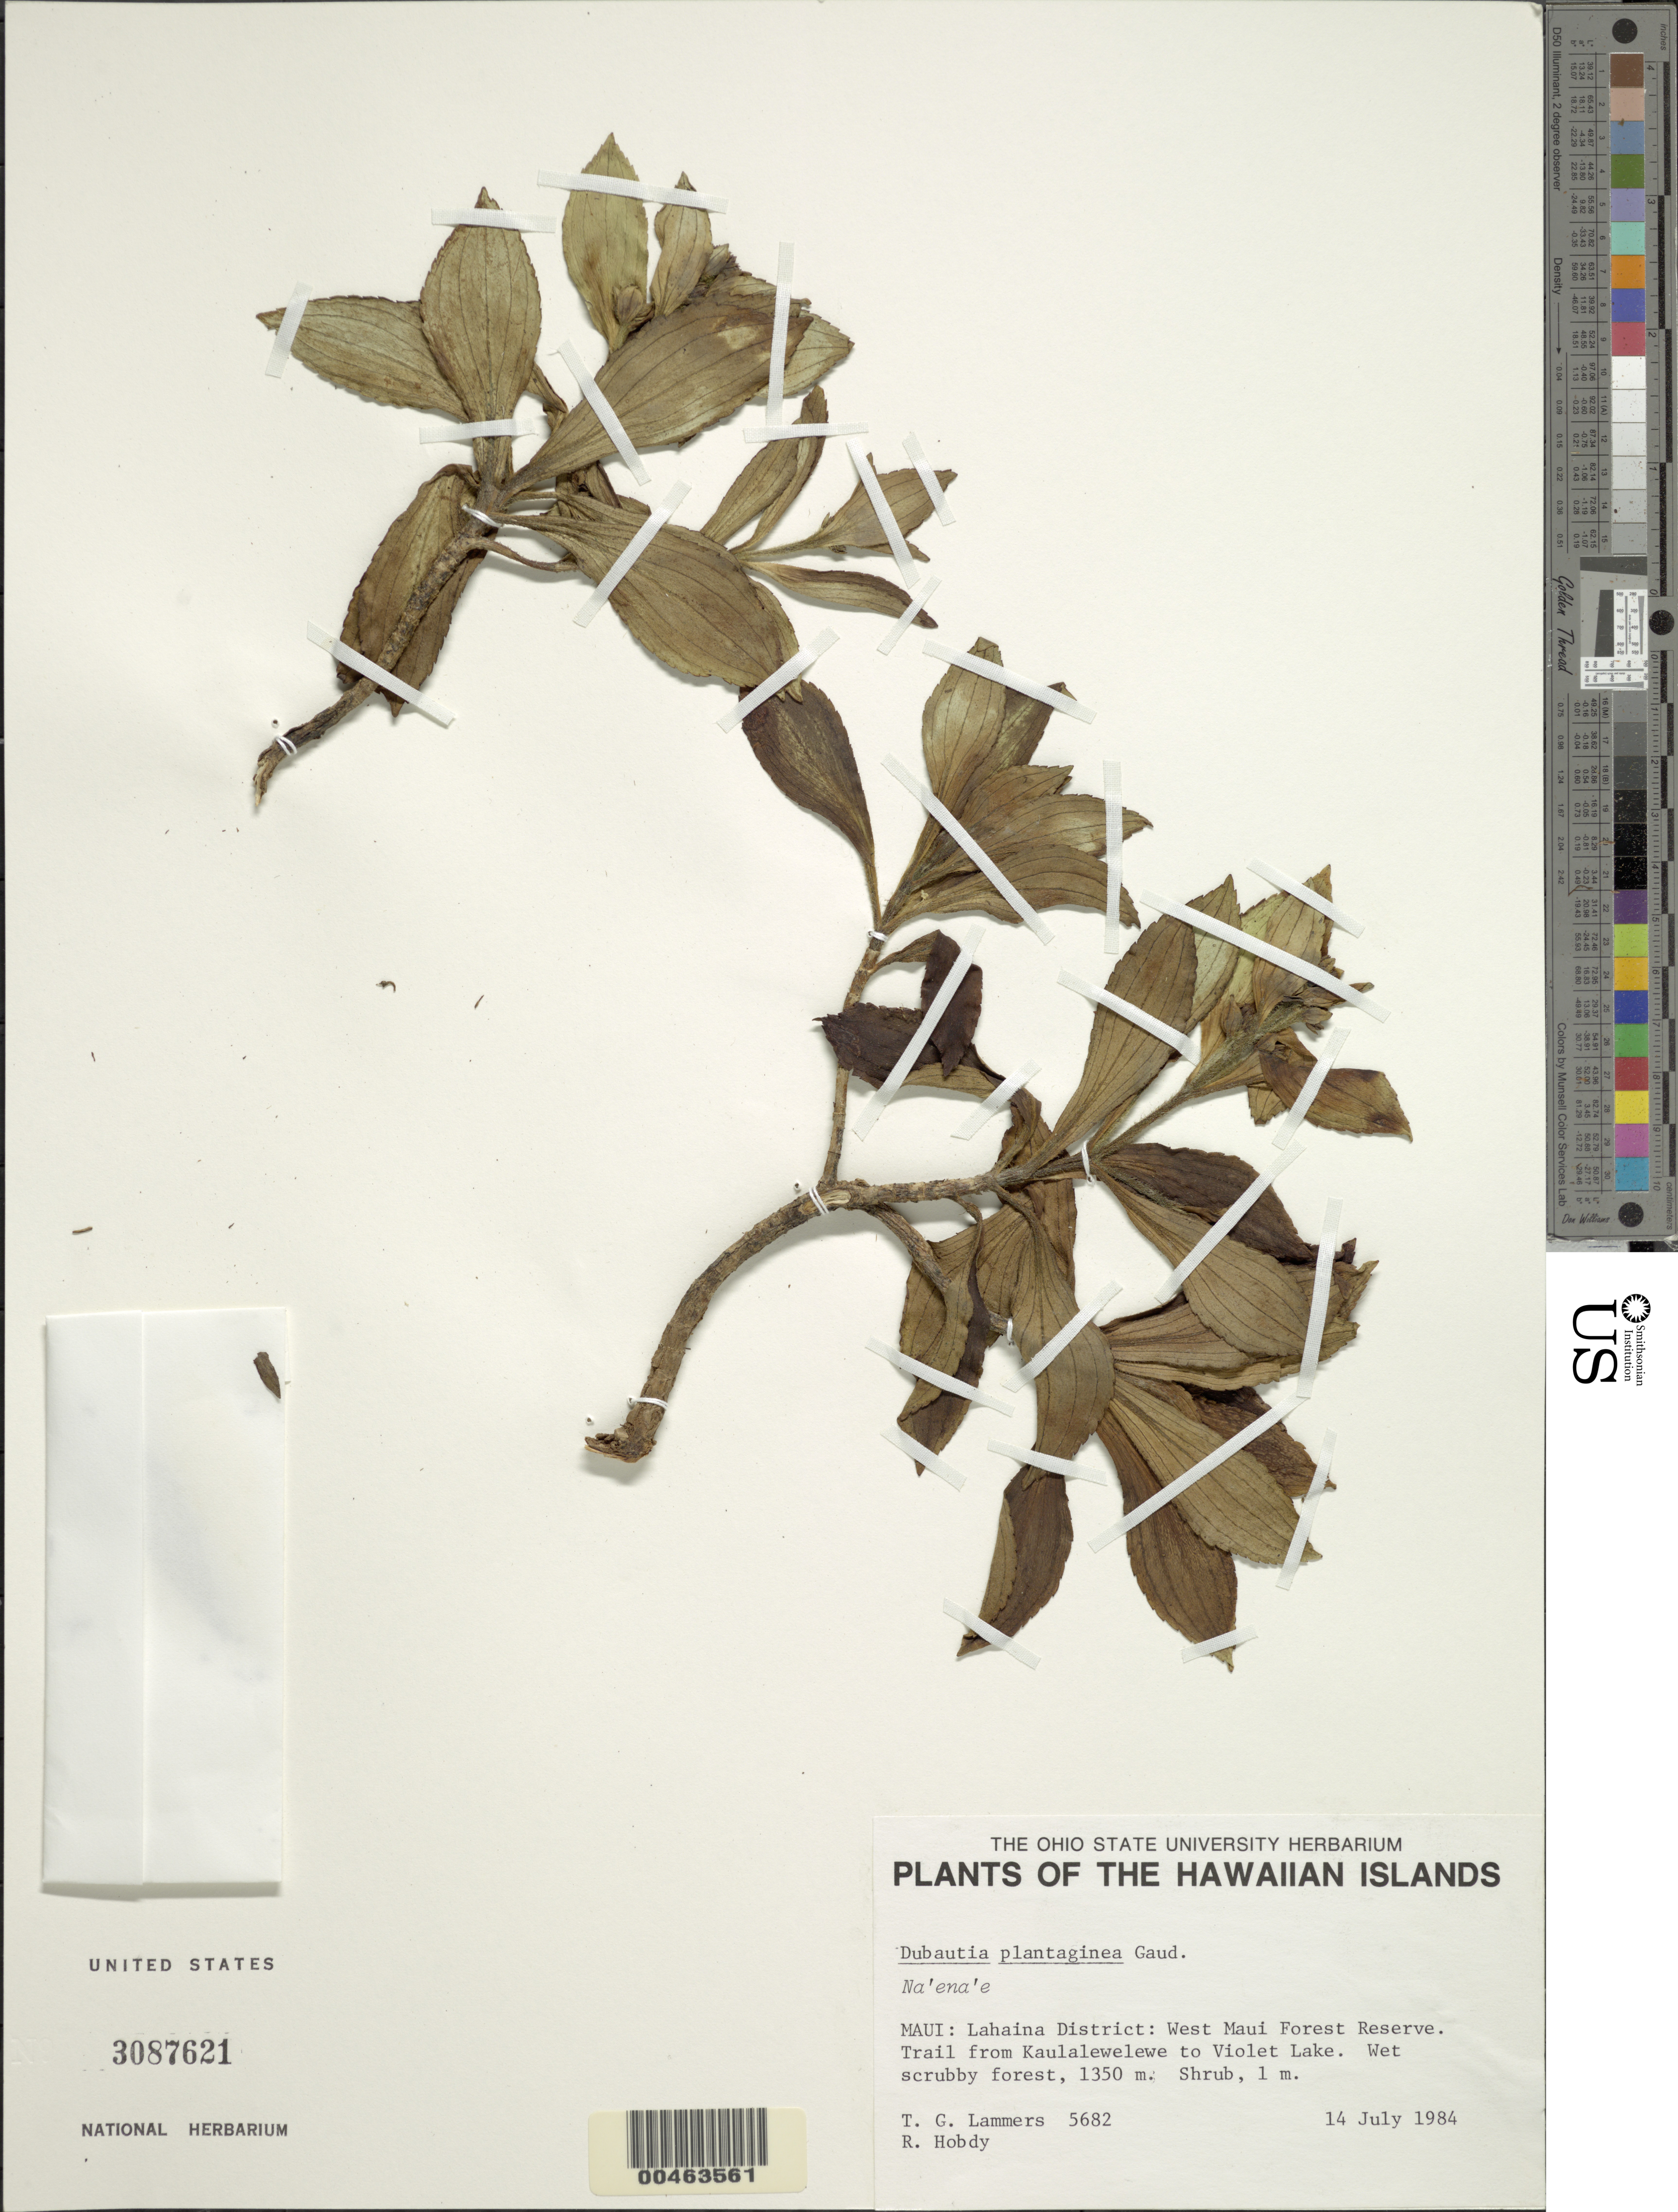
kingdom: Plantae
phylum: Tracheophyta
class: Magnoliopsida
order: Asterales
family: Asteraceae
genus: Dubautia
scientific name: Dubautia plantaginea subsp. plantaginea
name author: Gaudich.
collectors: T. G. Lammers & R. Hobdy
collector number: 5682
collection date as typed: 14 Jul 1984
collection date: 1984-07-14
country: United States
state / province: Hawaii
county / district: Maui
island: Maui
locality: Lahaina District: West Maui Forest Reserve. Trail from Kaulalewelewe to Violet Lake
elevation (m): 1350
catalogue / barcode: US 3087621